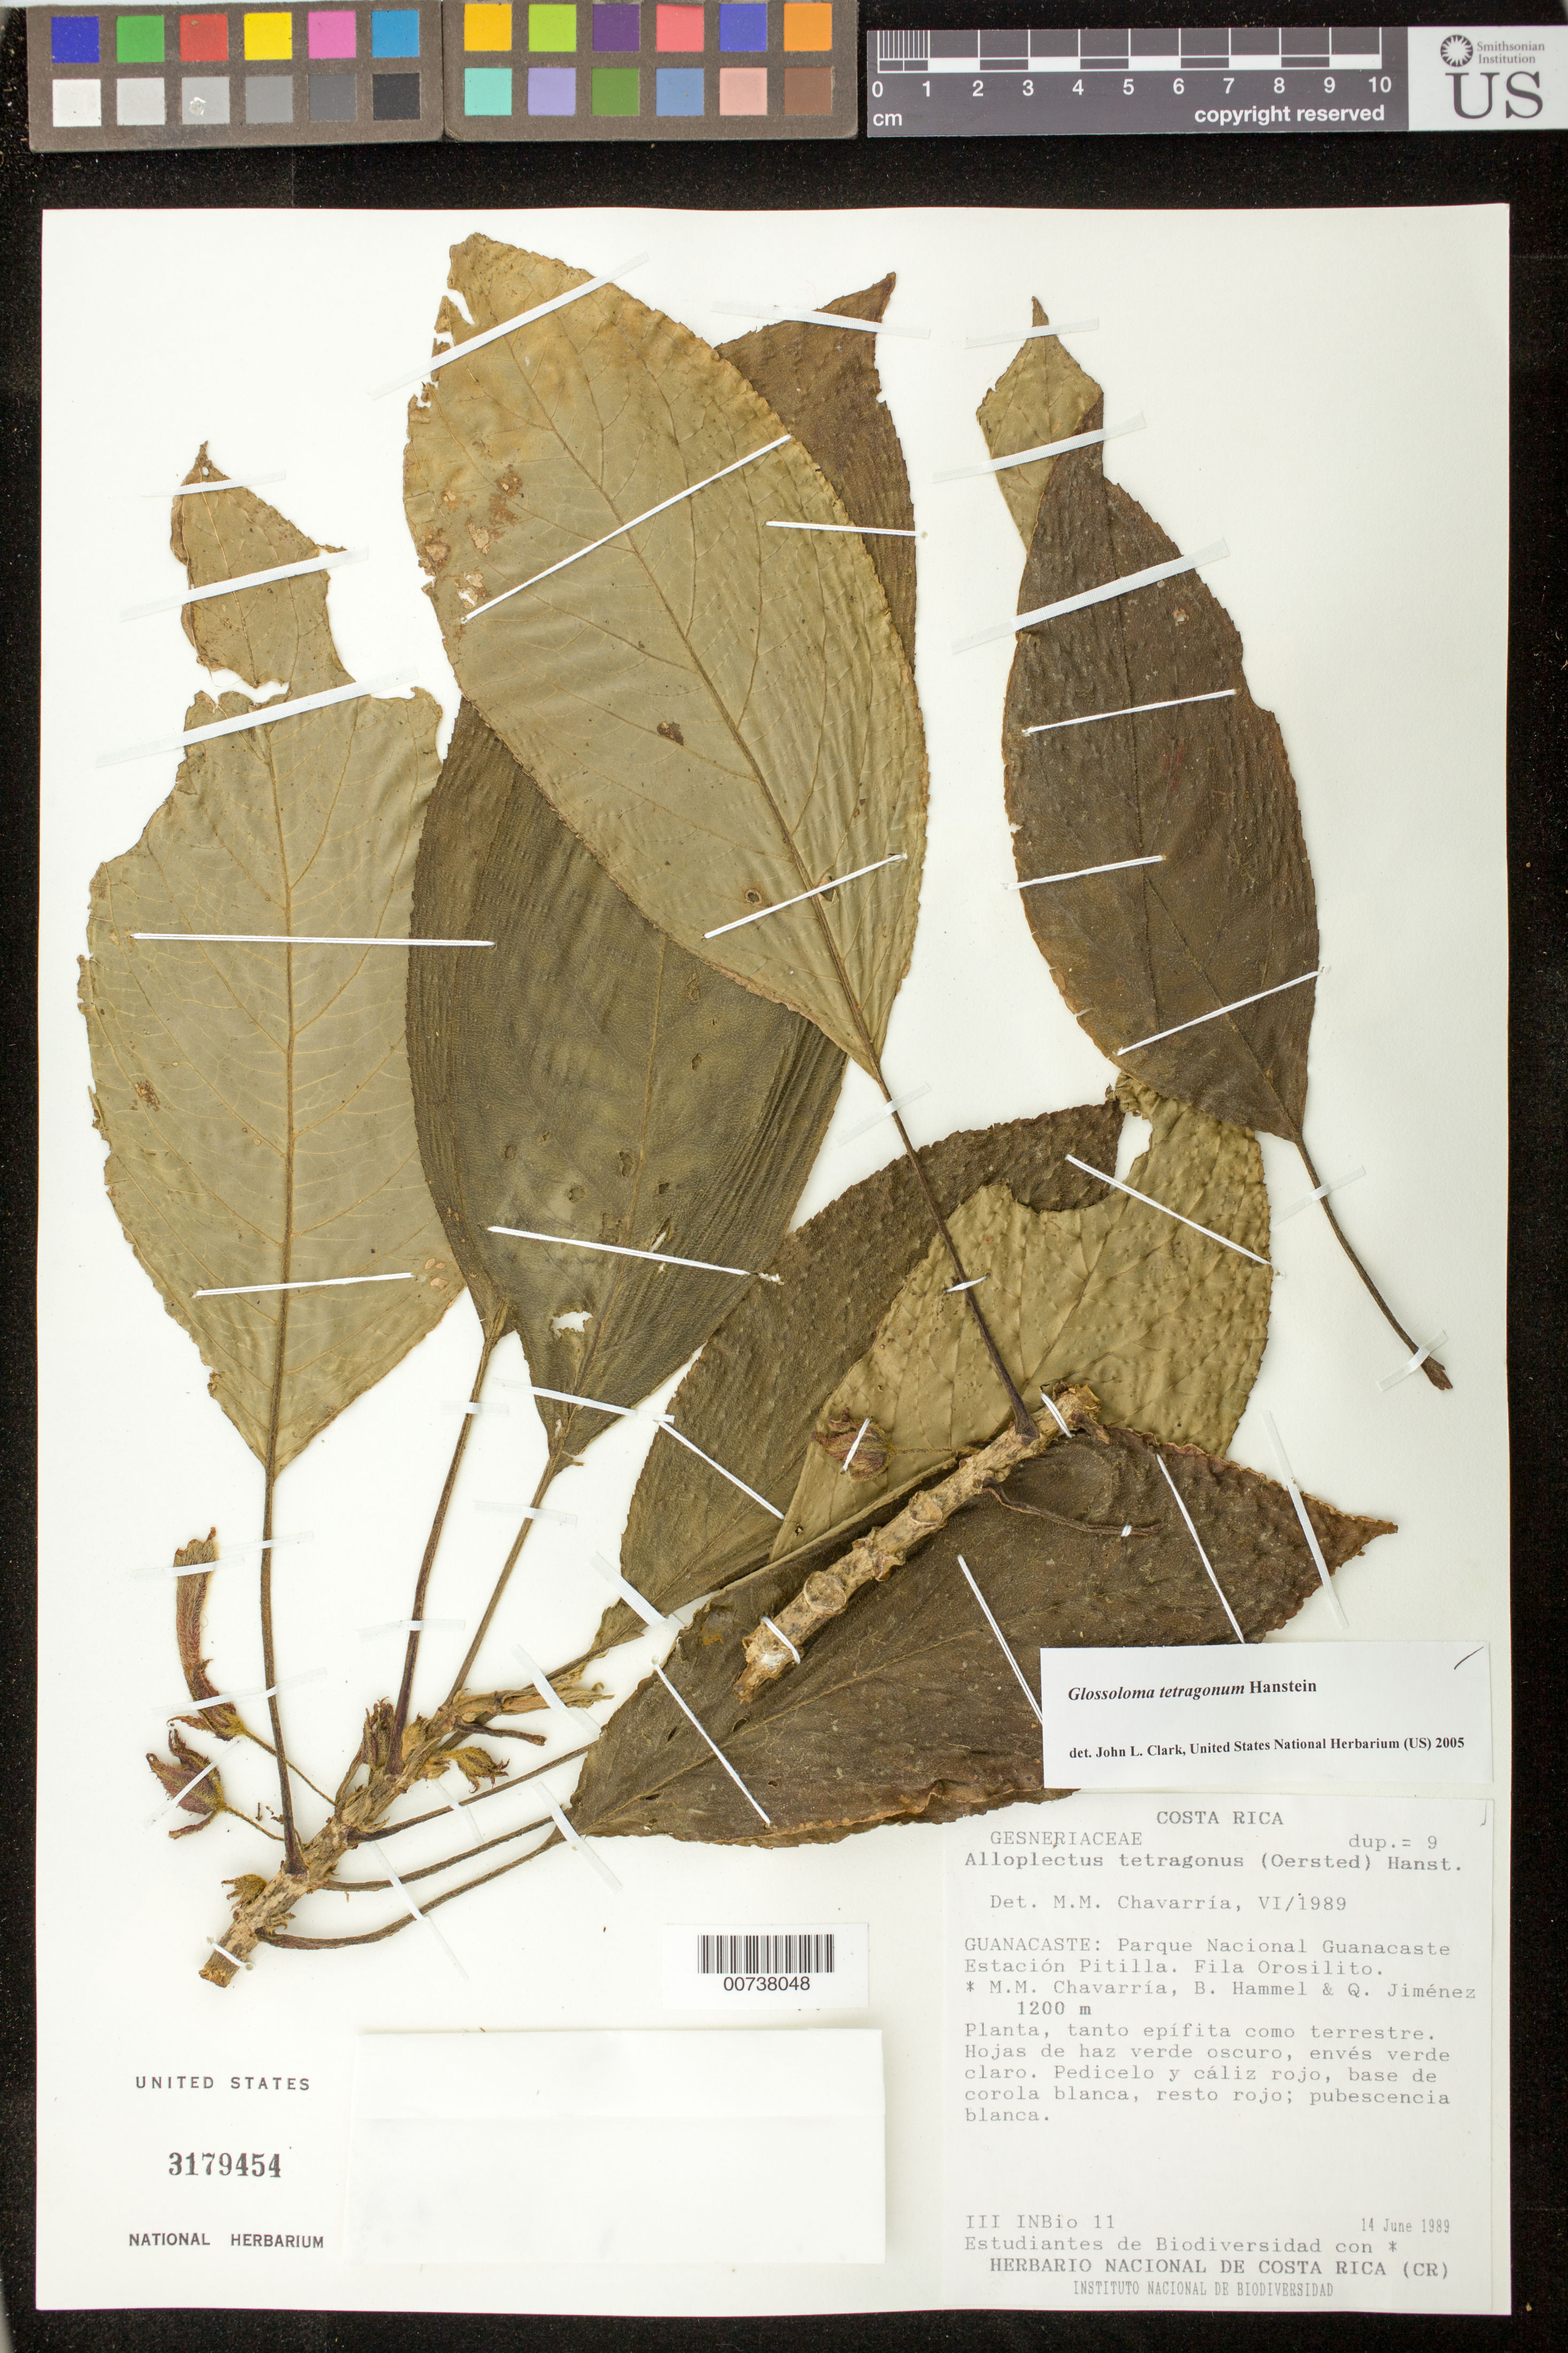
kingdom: Plantae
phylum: Tracheophyta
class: Magnoliopsida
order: Lamiales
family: Gesneriaceae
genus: Glossoloma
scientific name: Glossoloma tetragonum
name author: Hanst.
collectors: I. INBio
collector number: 11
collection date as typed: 14 Jun 1989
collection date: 1989-06-14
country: Costa Rica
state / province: Guanacaste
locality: Parque Nacional Guanacaste, Estacion Pitilla,Fila Orosilito.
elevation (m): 1200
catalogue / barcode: US 3179454